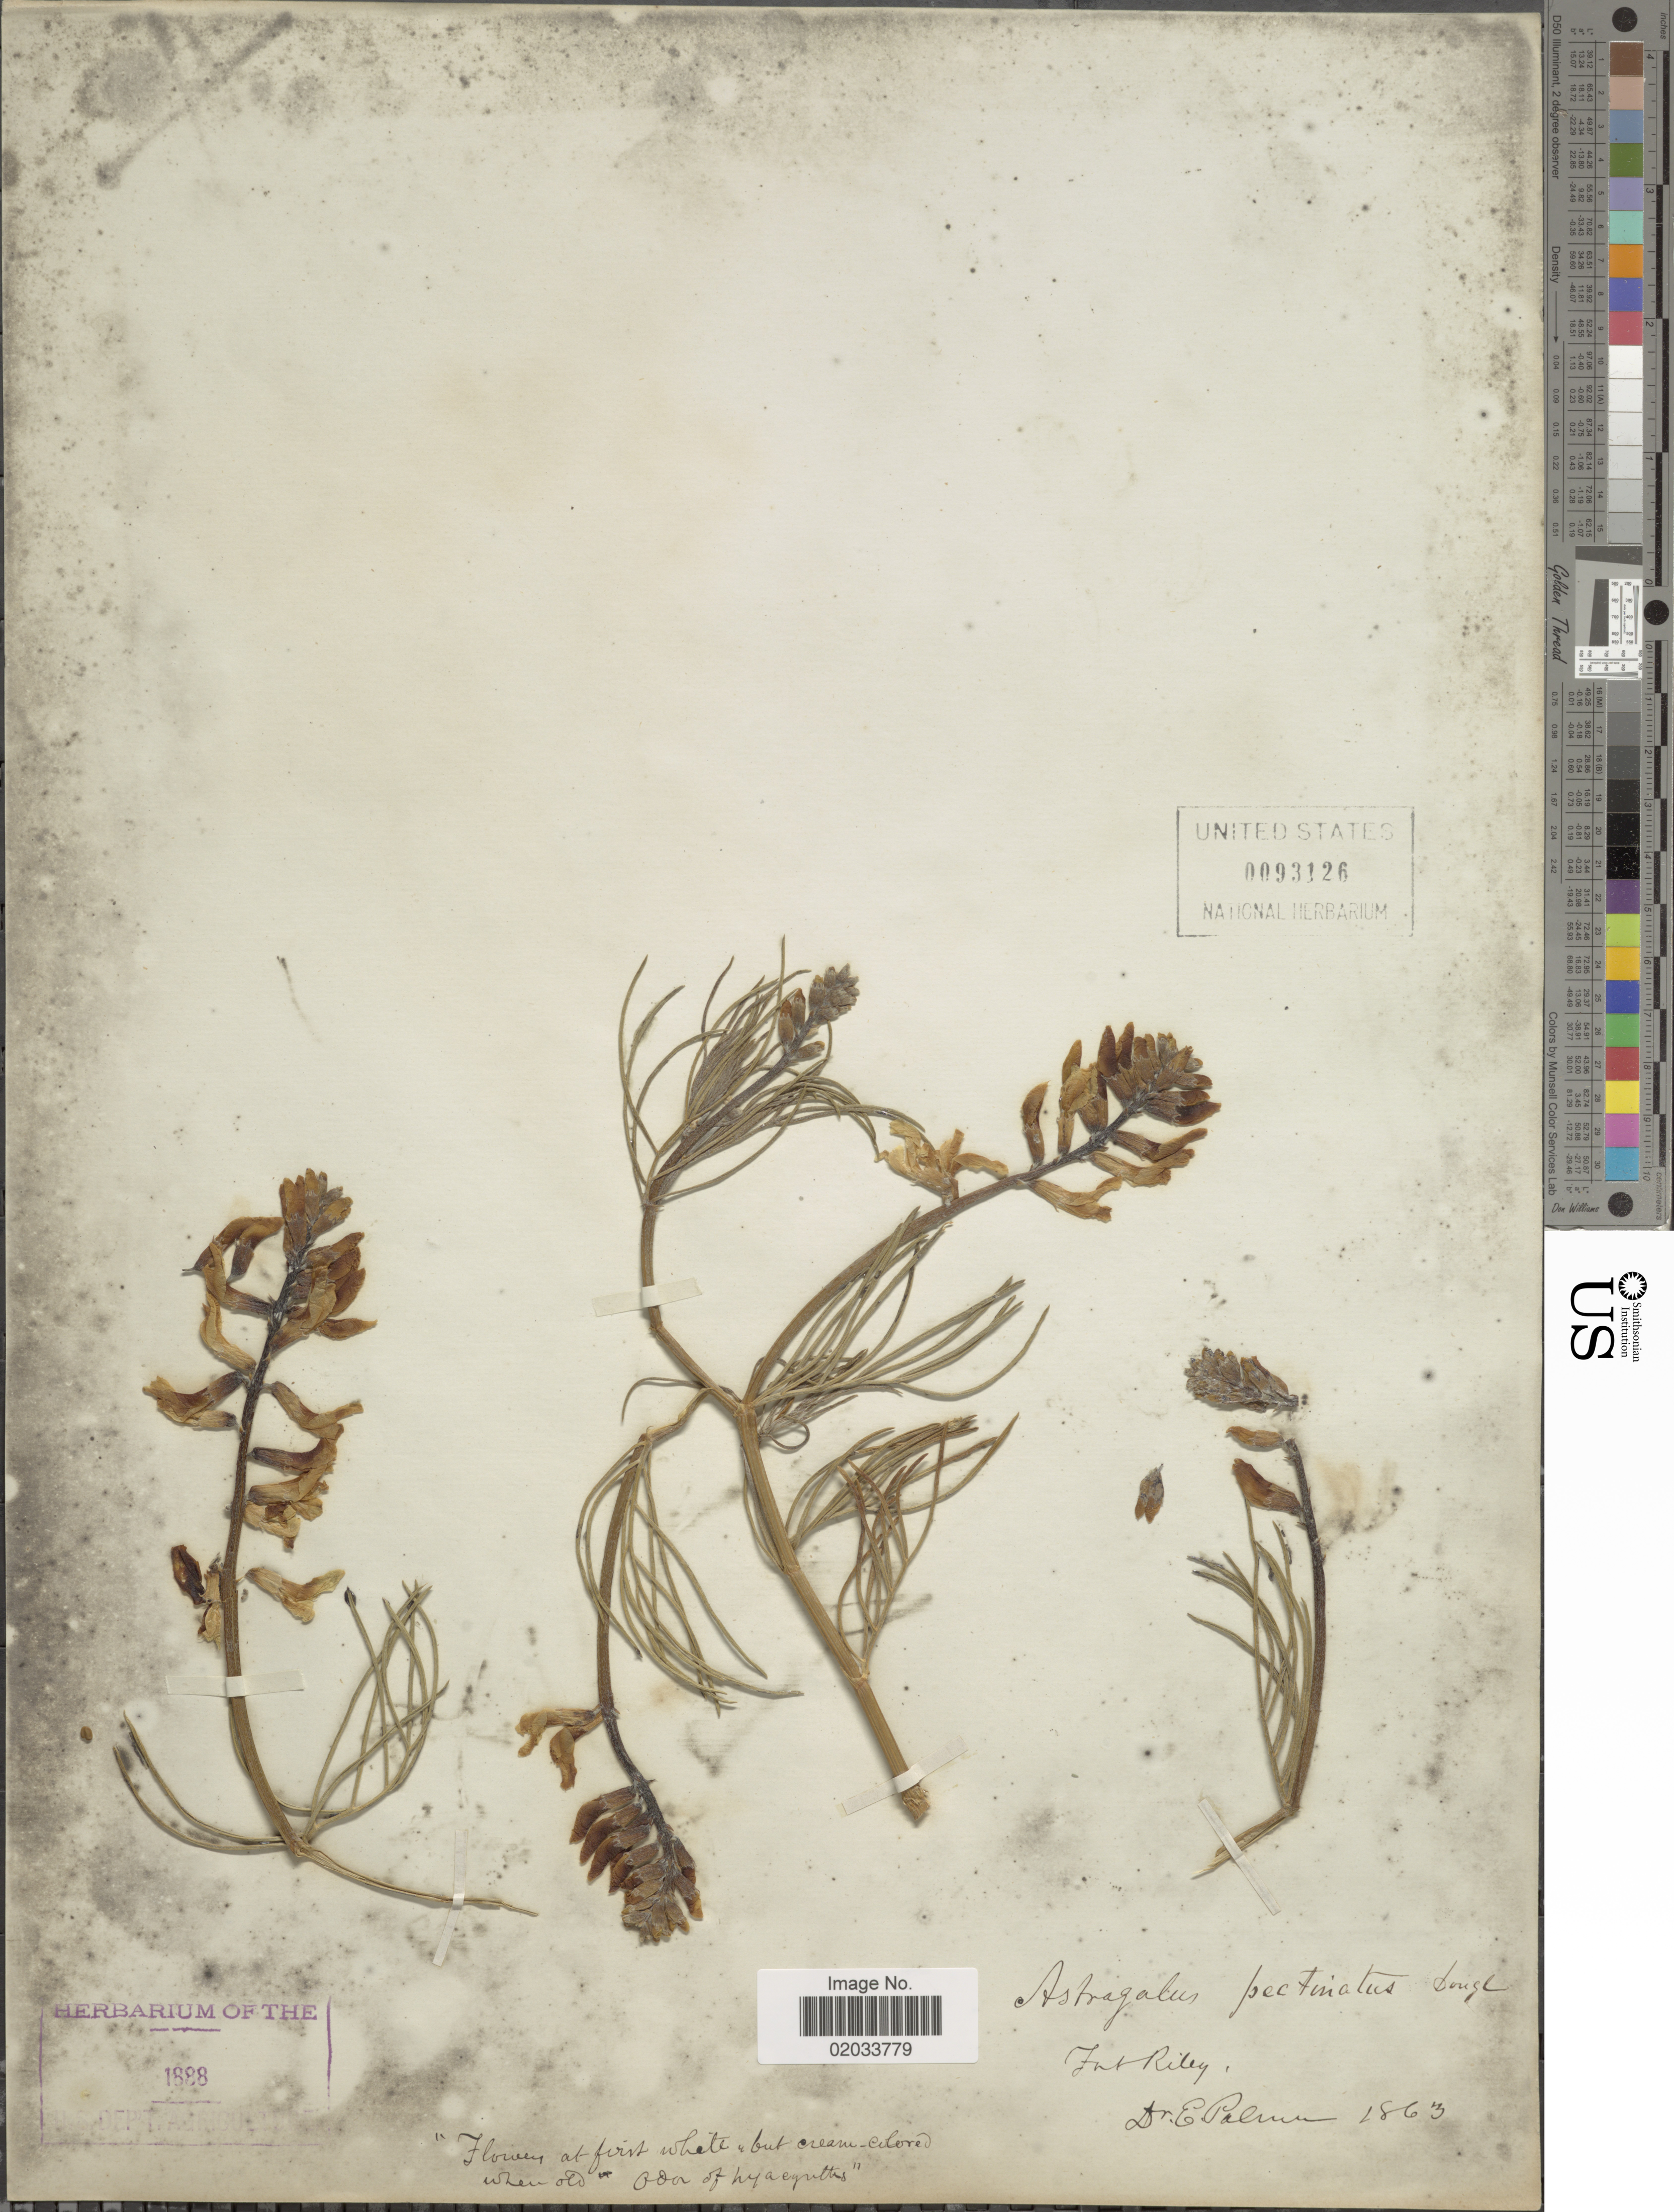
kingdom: Plantae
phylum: Tracheophyta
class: Magnoliopsida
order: Fabales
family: Fabaceae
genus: Astragalus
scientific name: Astragalus pectinatus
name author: (Hook.) G. Don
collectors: E. Palmer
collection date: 1863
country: United States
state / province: Kansas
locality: Fort Riley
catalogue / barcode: US 93126